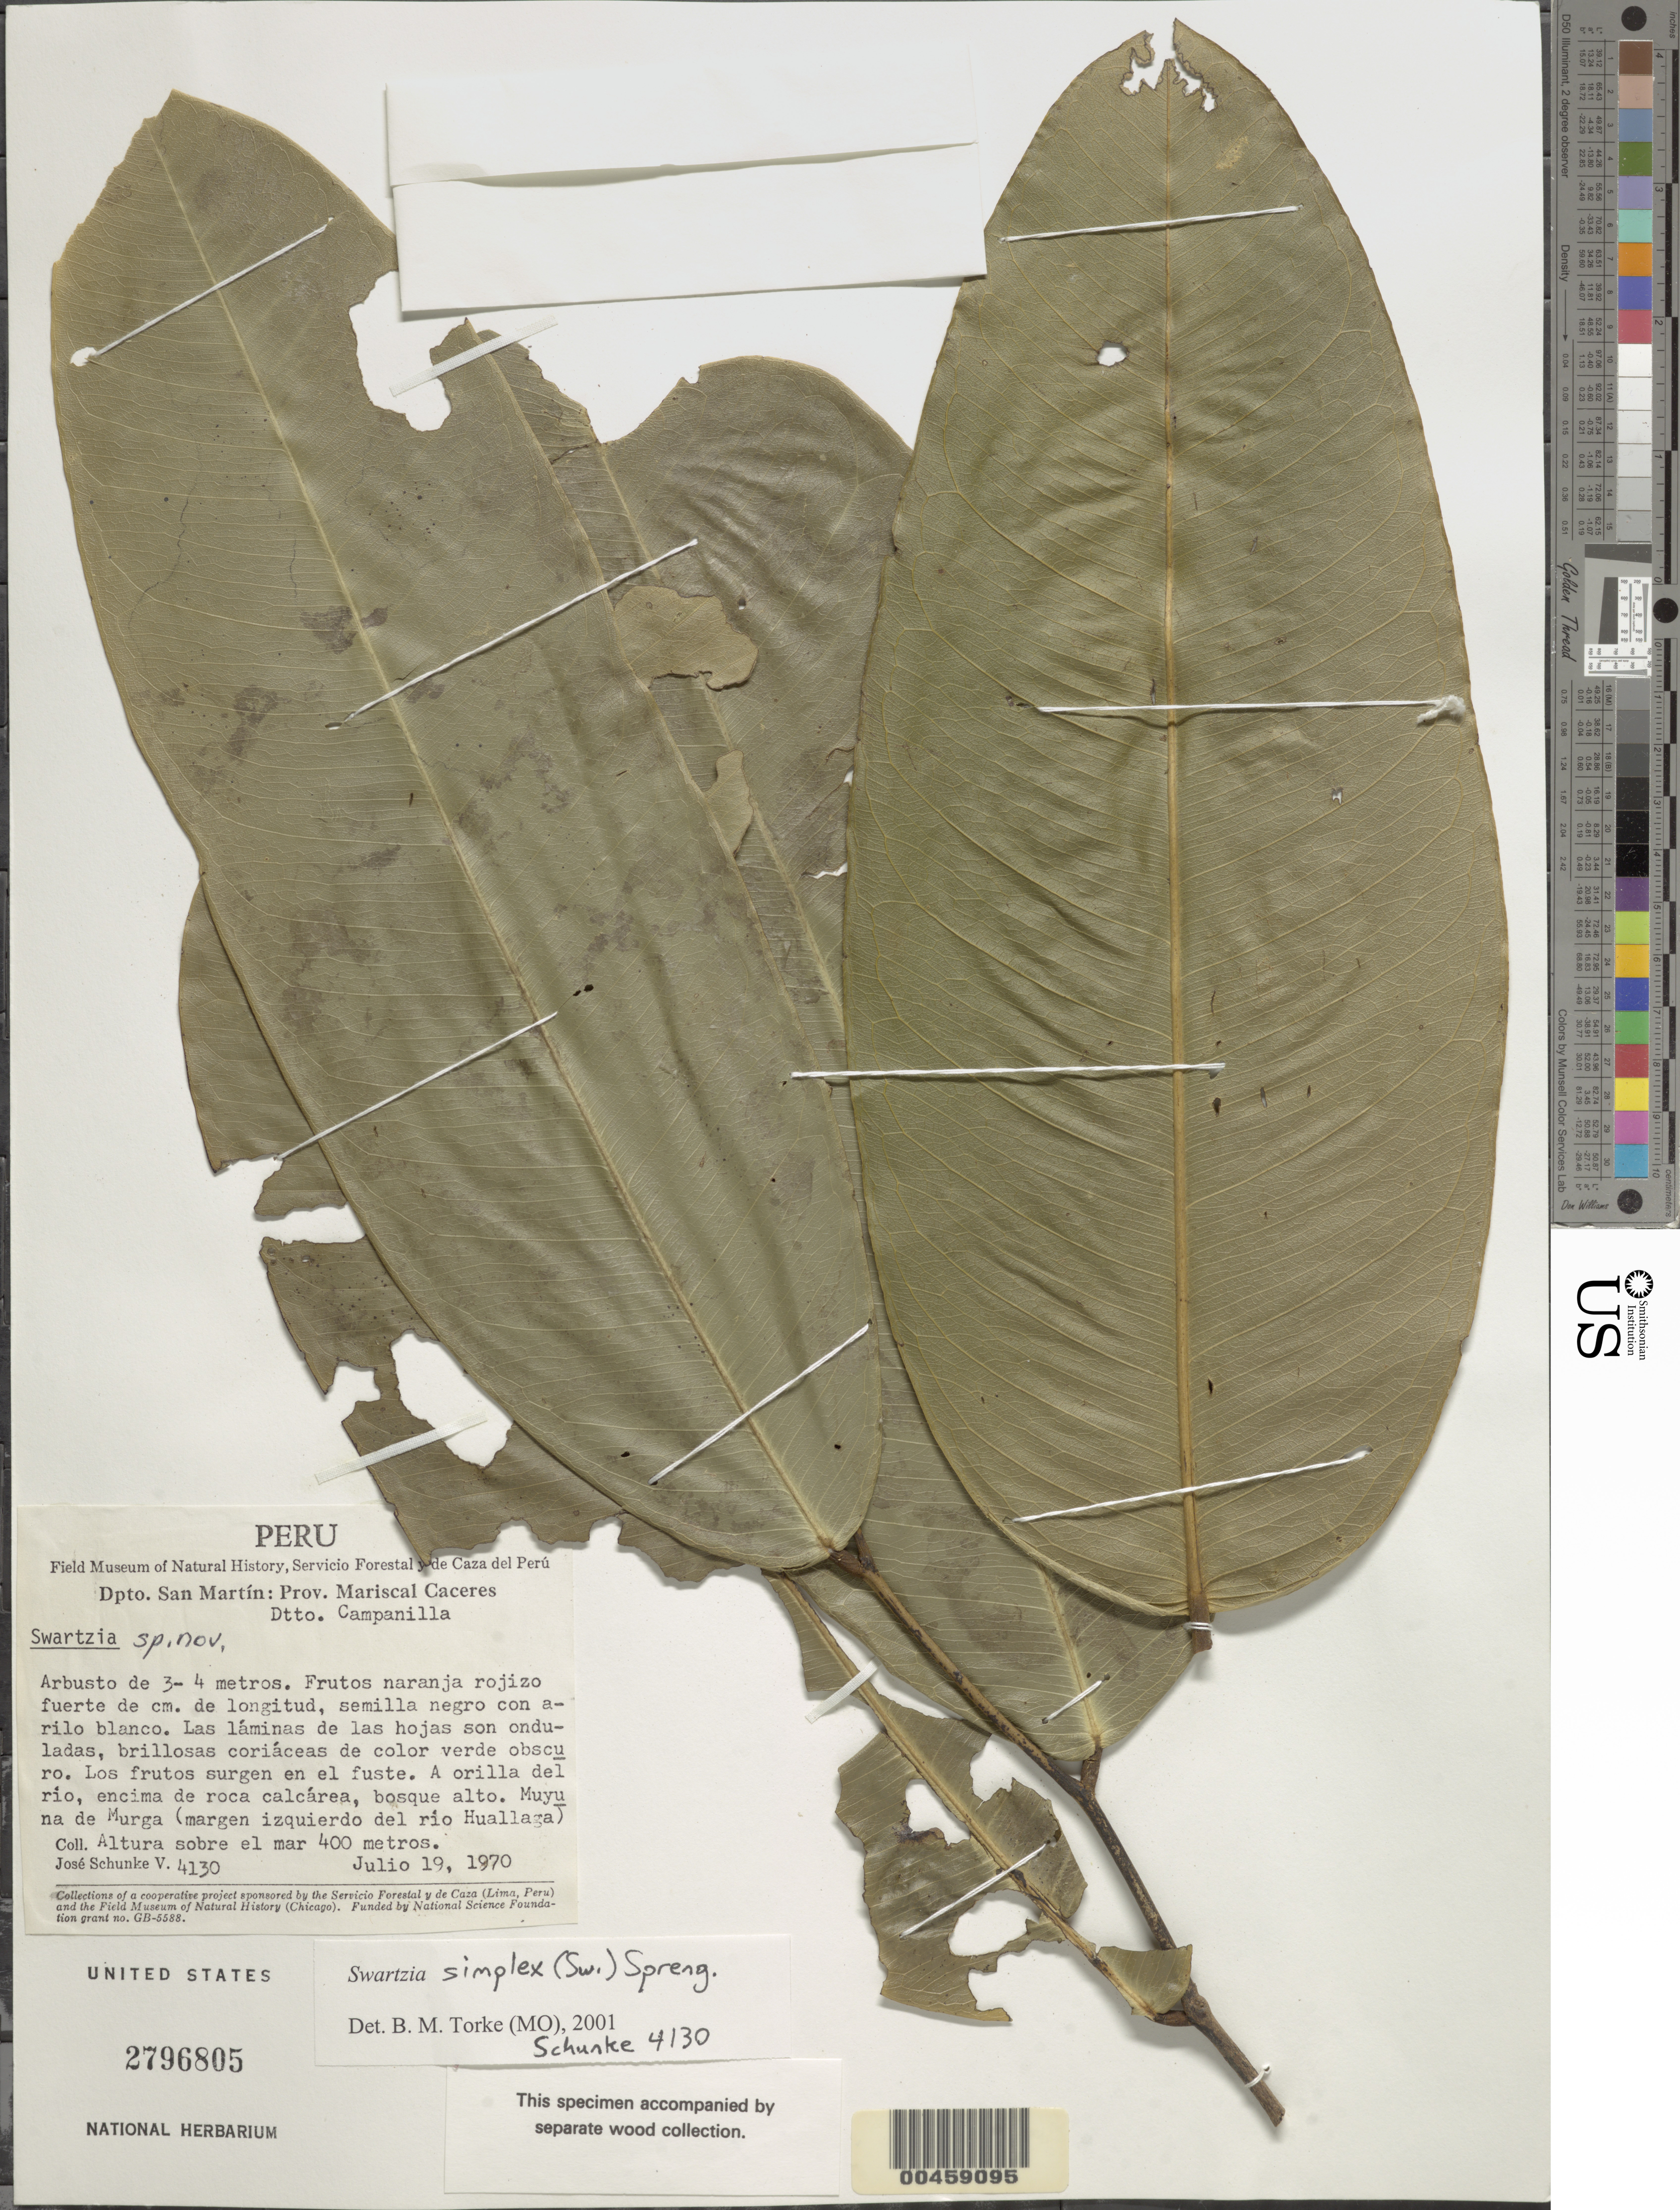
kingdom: Plantae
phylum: Tracheophyta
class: Magnoliopsida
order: Fabales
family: Fabaceae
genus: Swartzia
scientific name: Swartzia simplex var. simplex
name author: (Sw.) Spreng.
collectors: J. Schunke Vigo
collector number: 4130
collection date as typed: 19 Jul 1970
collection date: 1970-07-19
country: Peru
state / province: San Martín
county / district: Mariscal Cáceres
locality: Muyuna de murga; rio huallaga; campanilla dtto.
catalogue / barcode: US 2796805